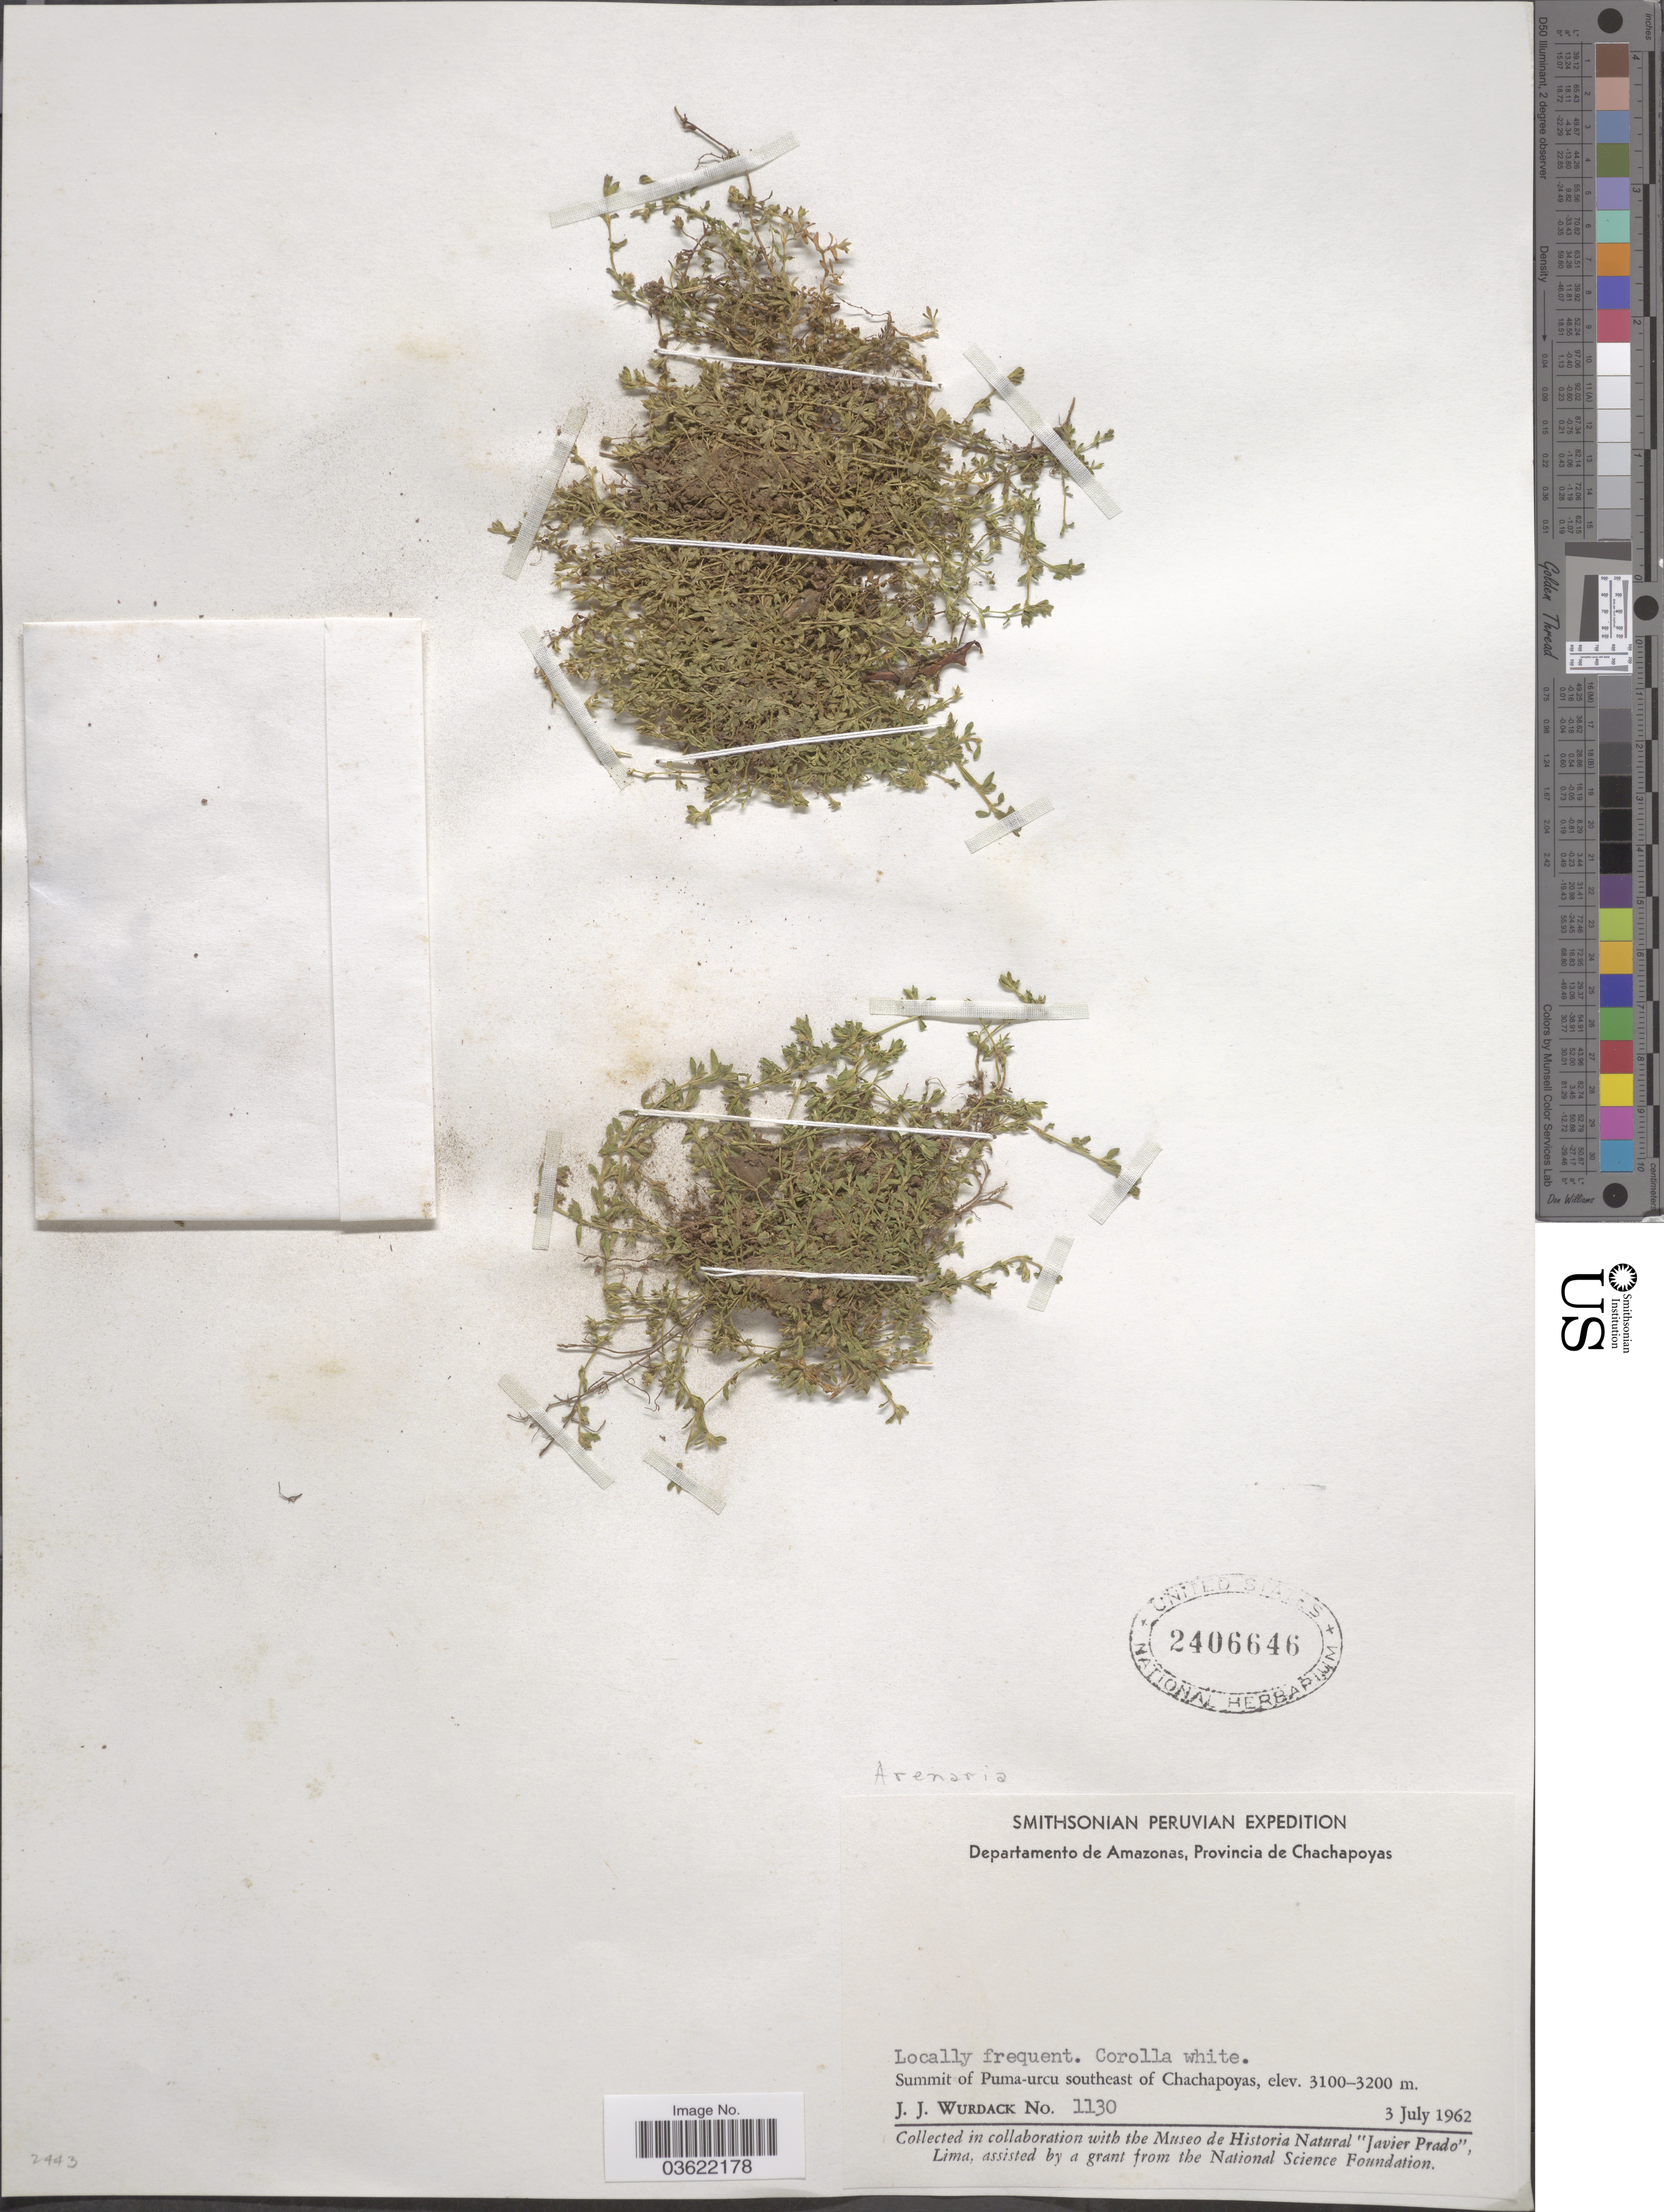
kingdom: Plantae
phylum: Tracheophyta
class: Magnoliopsida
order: Caryophyllales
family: Caryophyllaceae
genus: Arenaria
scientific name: Arenaria sp.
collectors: J. J. Wurdack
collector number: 1130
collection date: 1962-07-03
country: Peru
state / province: Amazonas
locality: Departamento de Amazonas, Provincia de Chachapoyas. Summit of Puma-urcu southeast of Chachapoyas.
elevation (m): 3100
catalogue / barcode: US 2406646